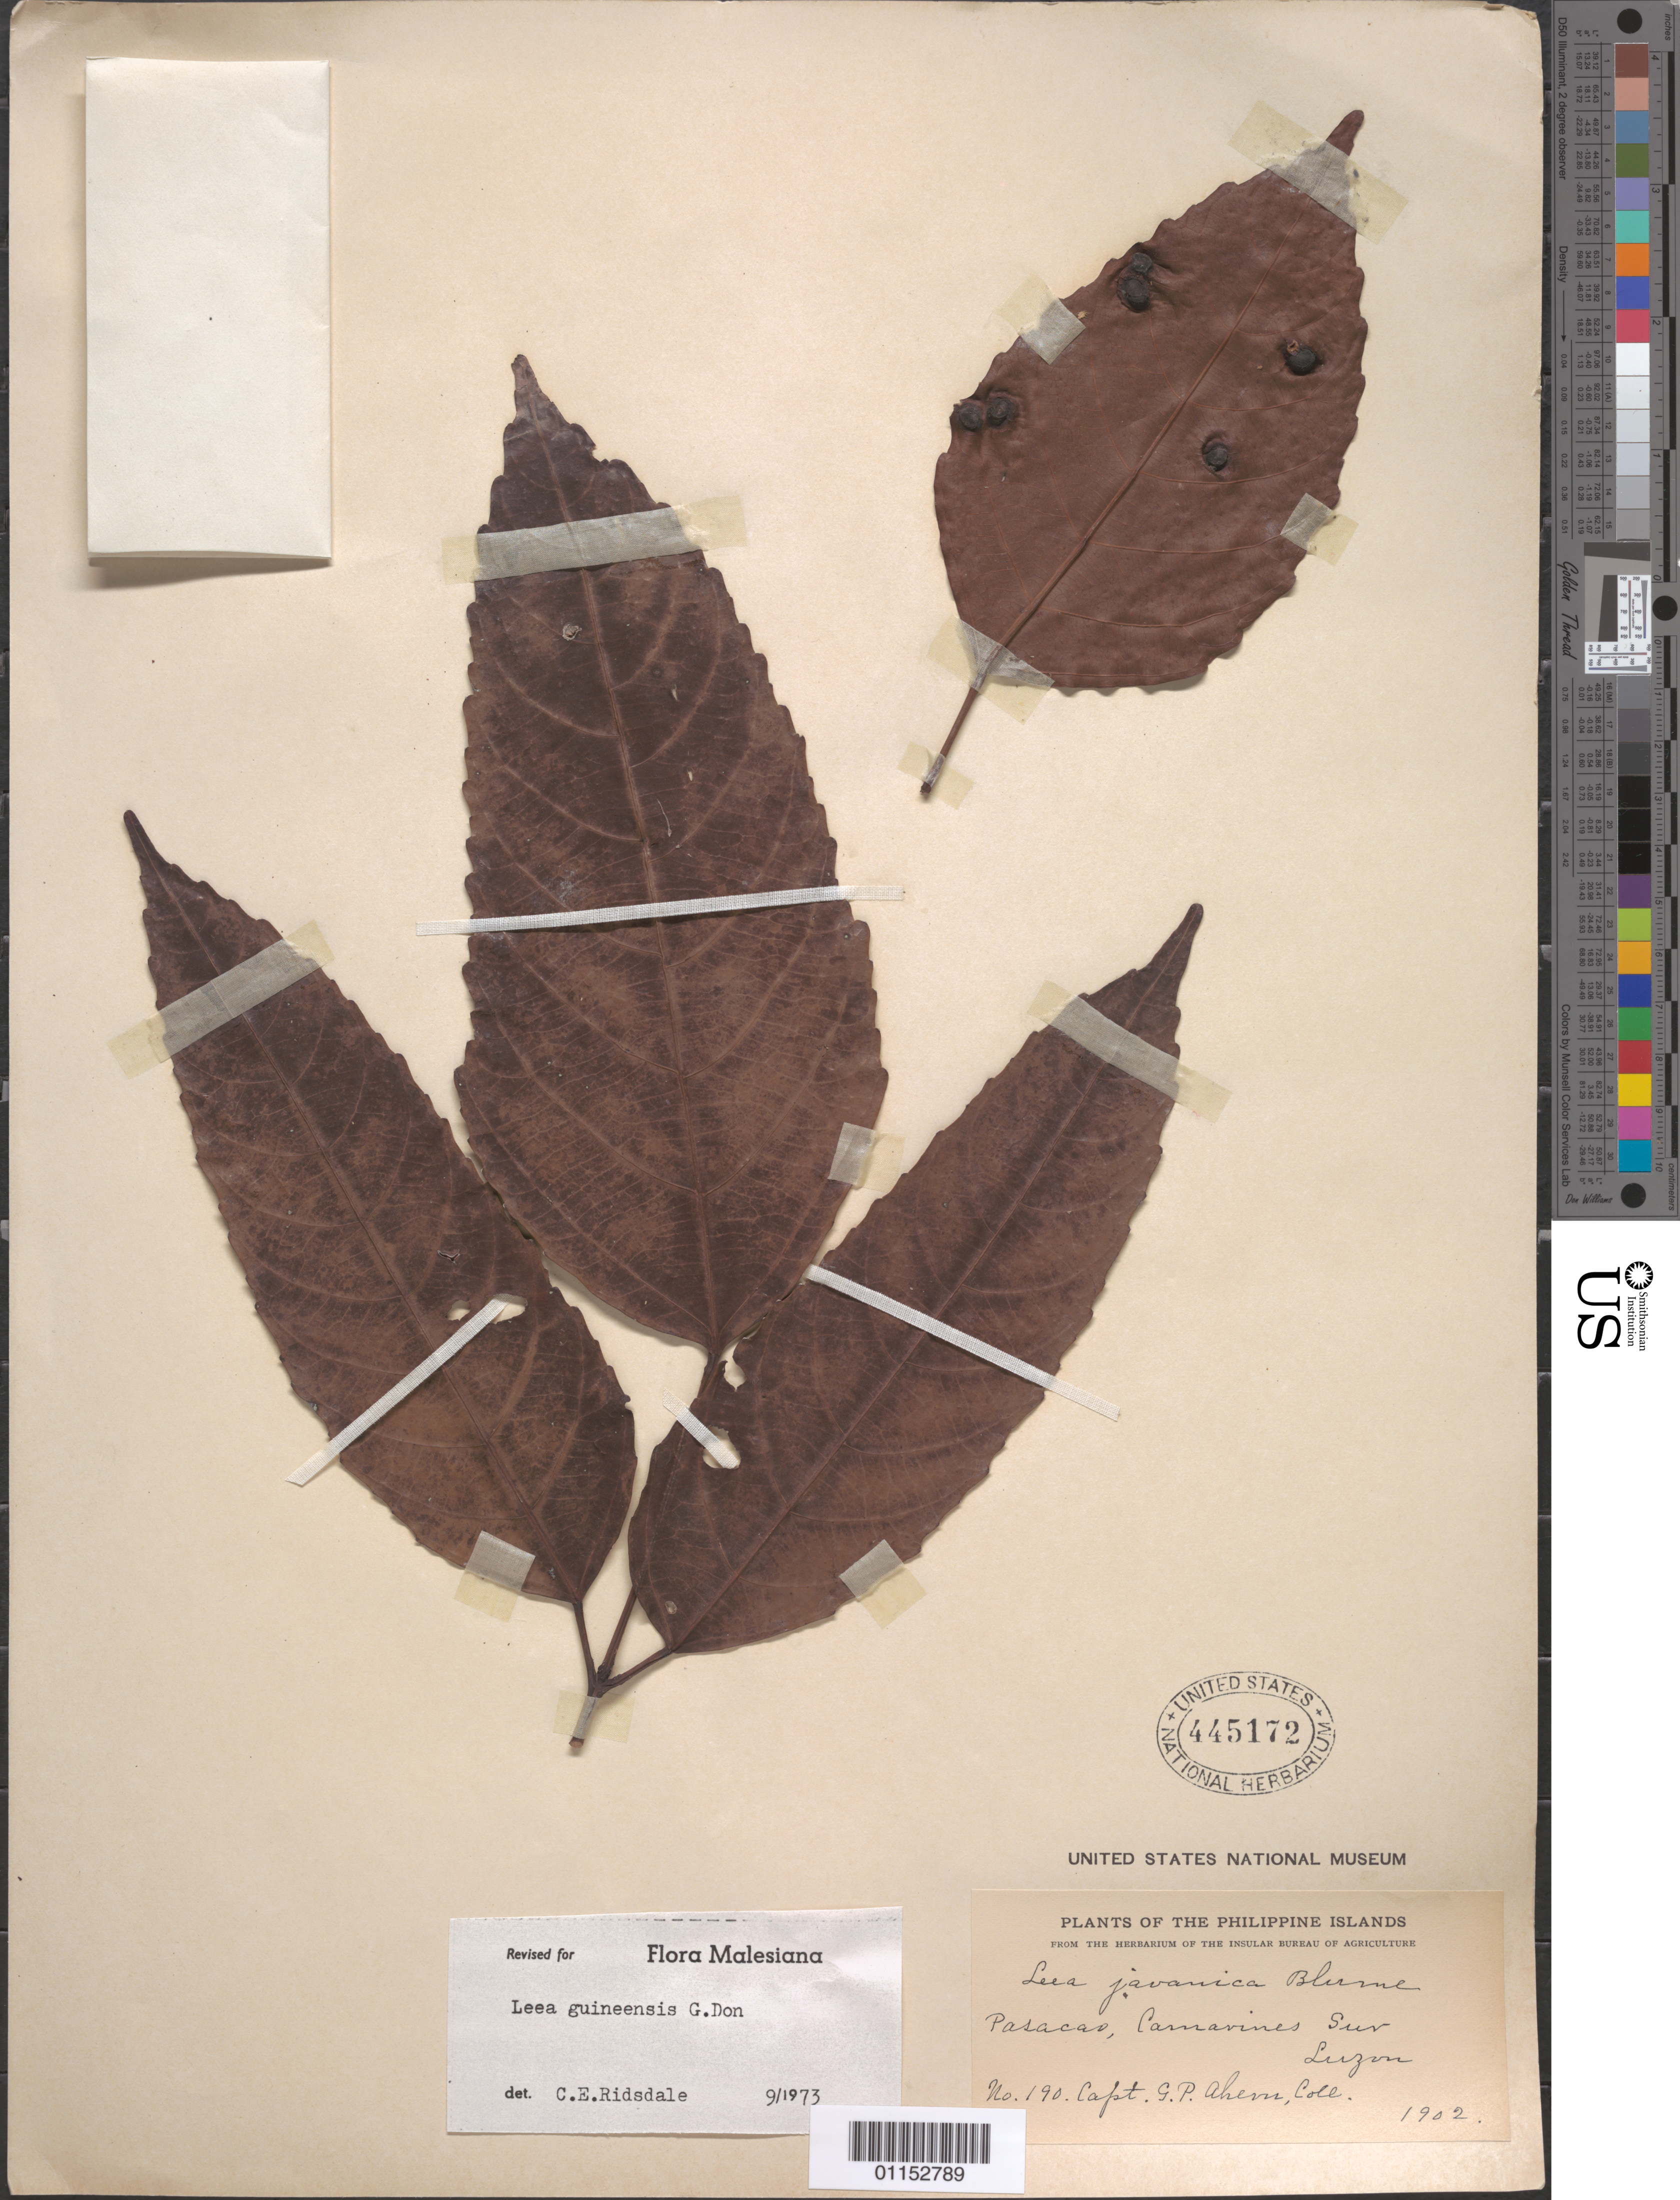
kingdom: Plantae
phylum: Tracheophyta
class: Magnoliopsida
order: Vitales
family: Vitaceae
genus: Leea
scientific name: Leea guineensis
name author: G. Don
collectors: G. Ahern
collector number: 190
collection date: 1902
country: Philippines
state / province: Bicol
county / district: Camarines Sur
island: Luzon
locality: Pasacao.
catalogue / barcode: US 445172